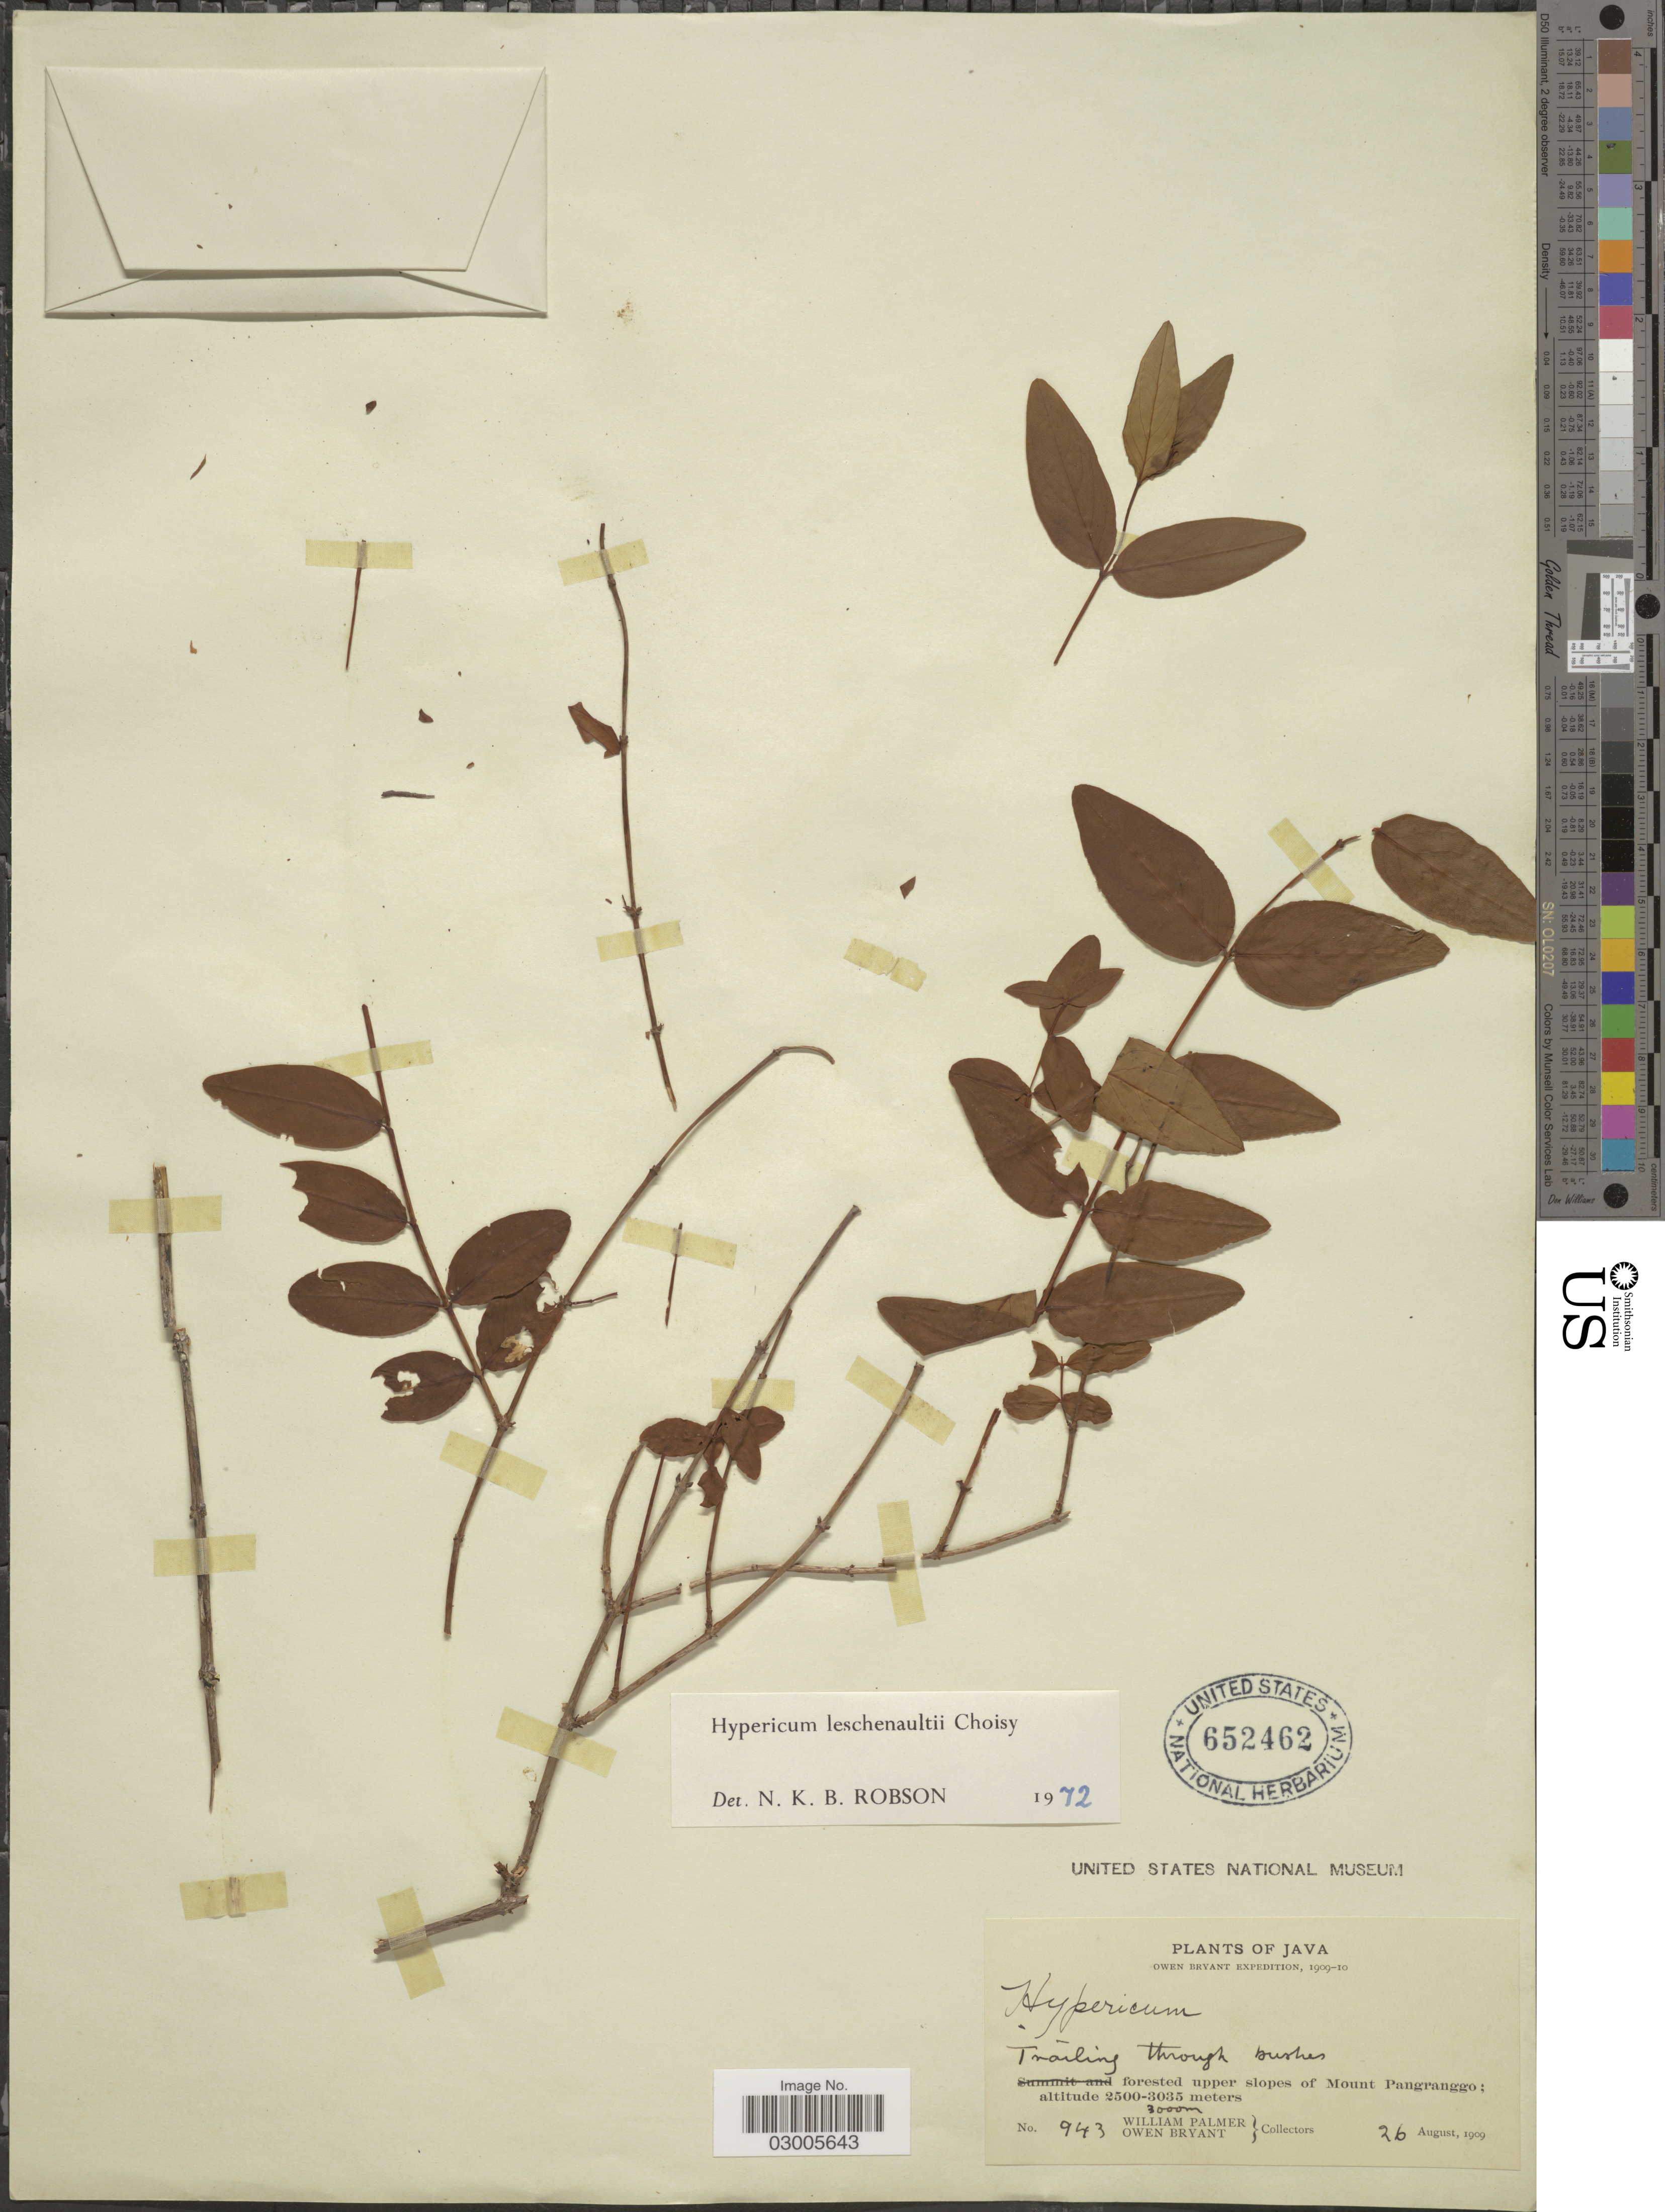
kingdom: Plantae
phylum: Tracheophyta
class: Magnoliopsida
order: Malpighiales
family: Hypericaceae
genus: Hypericum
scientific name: Hypericum leschenaultii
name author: Choisy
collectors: W. Palmer & O. Bryant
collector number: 943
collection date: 1909-08-26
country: Indonesia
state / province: Java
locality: Forested upper slopes of Mount Pangranggo.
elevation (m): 3000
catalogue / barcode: US 652462